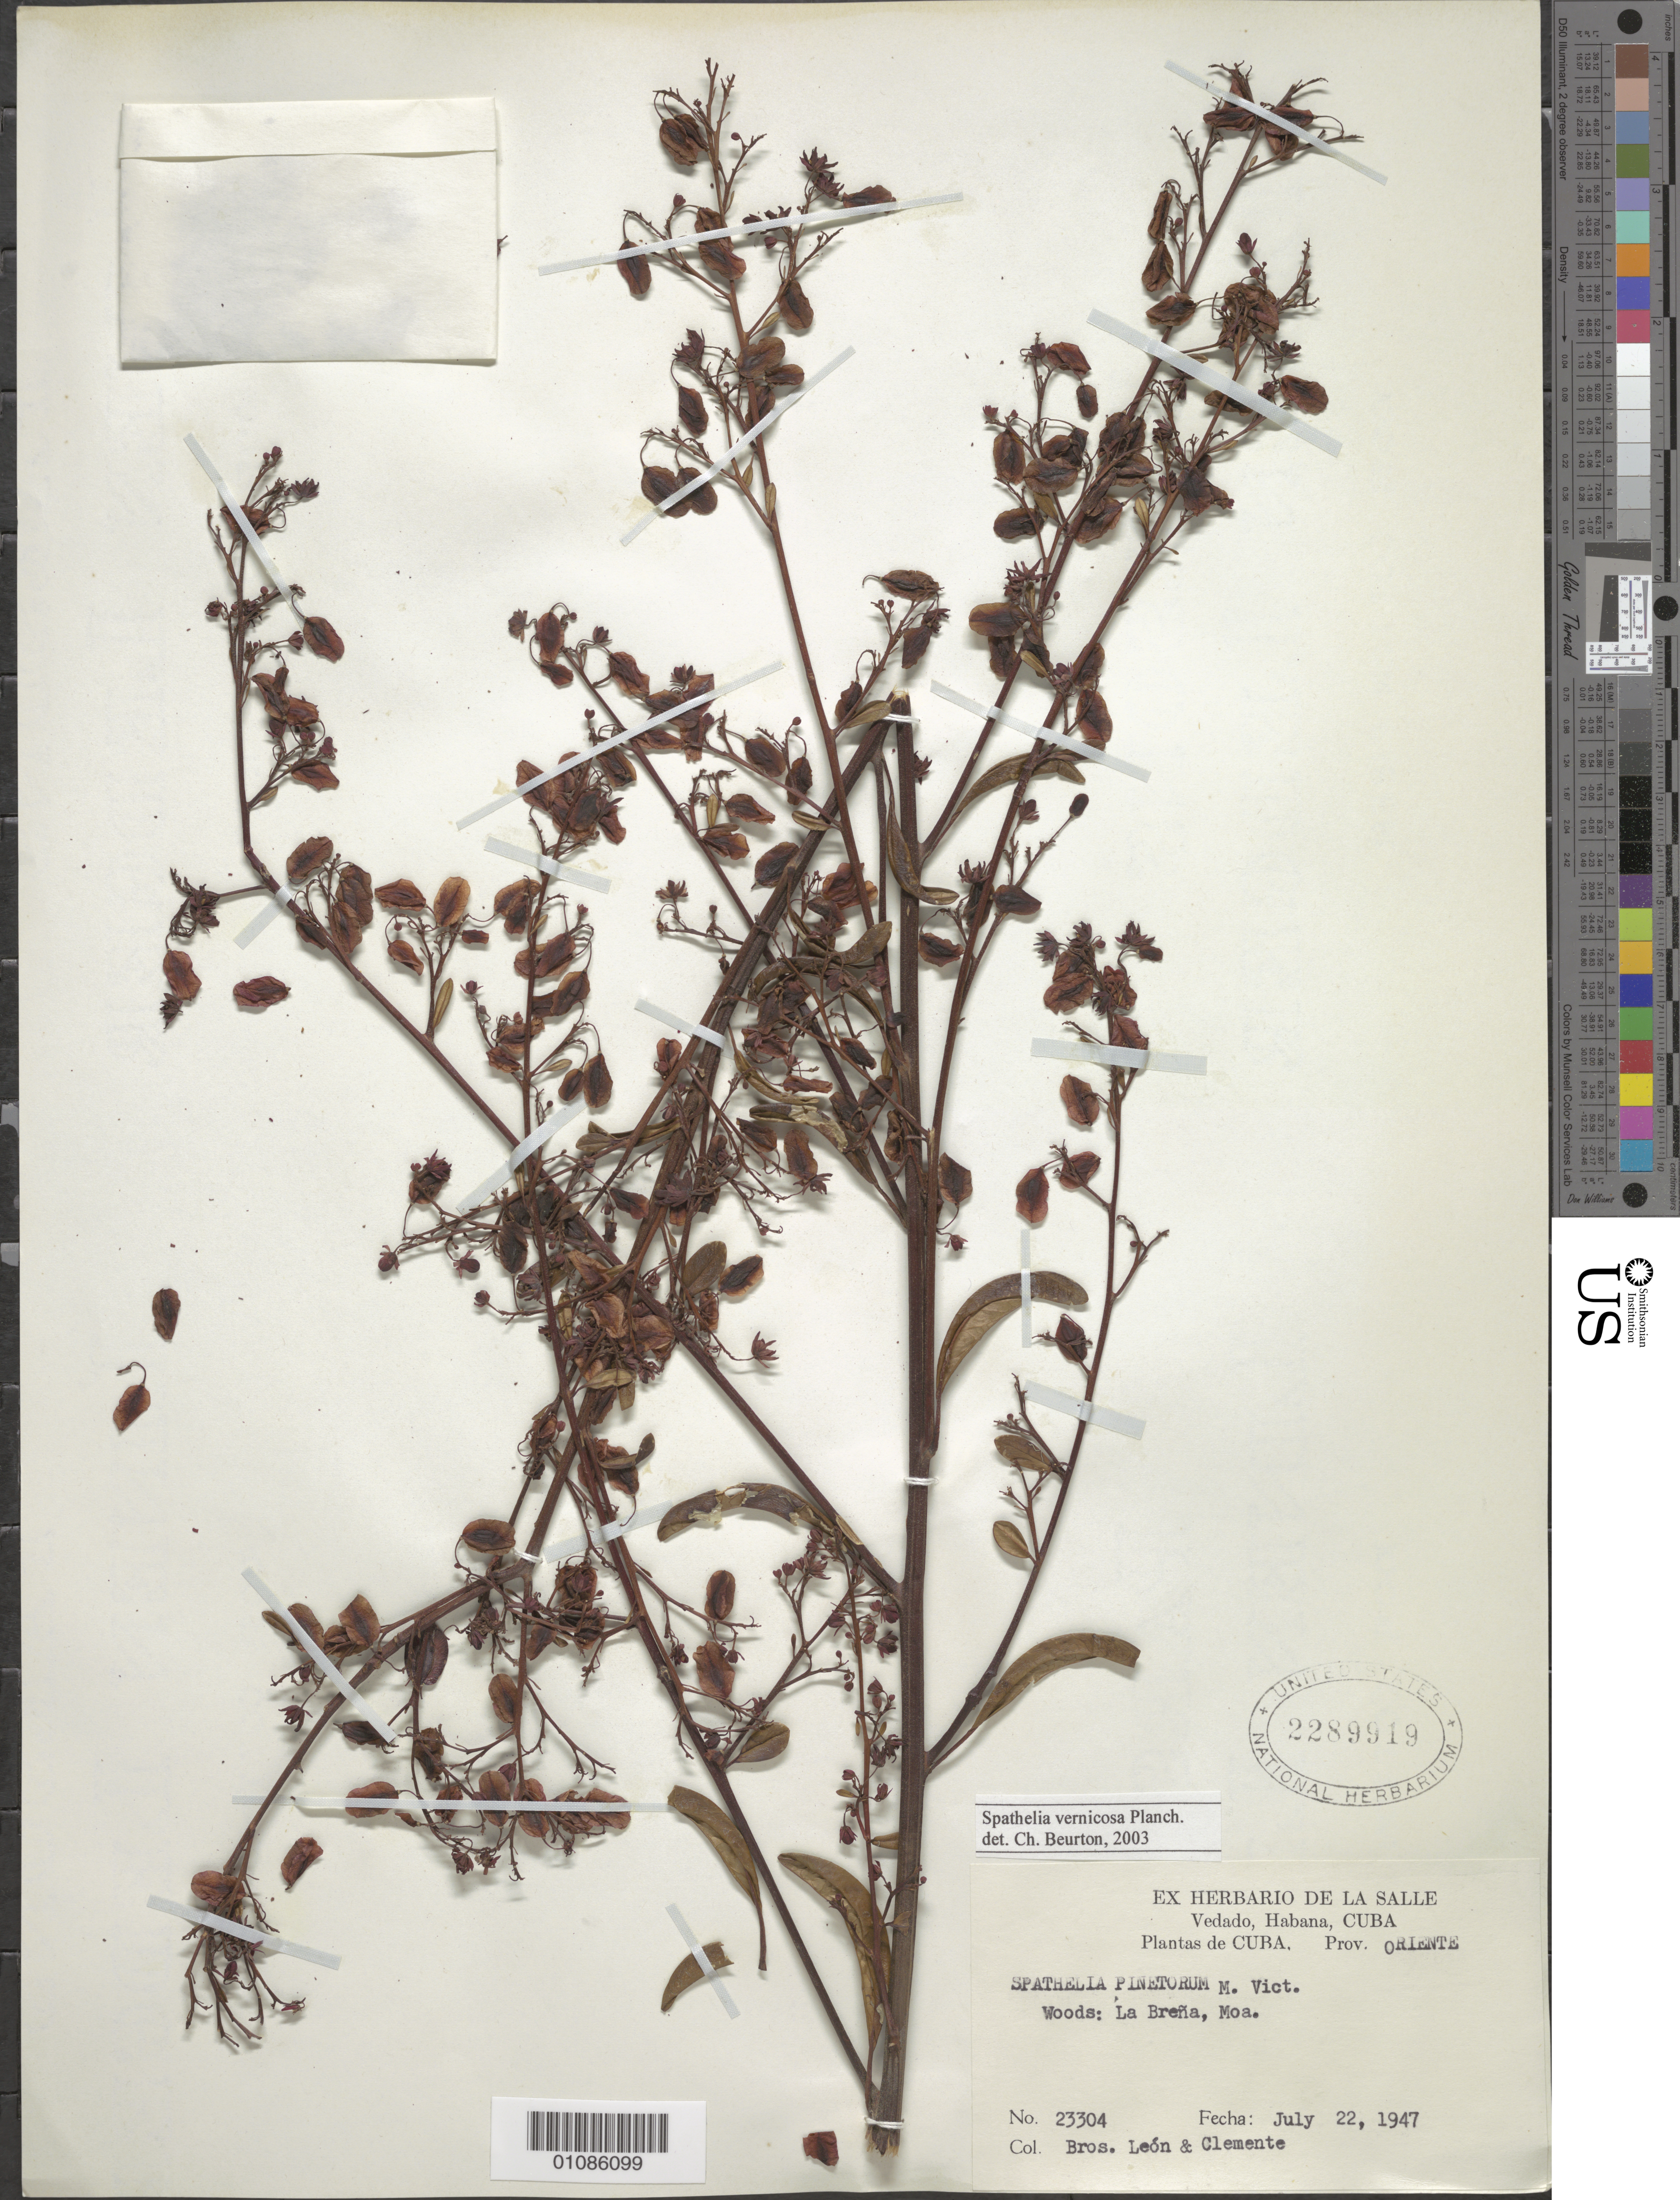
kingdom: Plantae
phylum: Tracheophyta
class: Magnoliopsida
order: Sapindales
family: Rutaceae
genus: Spathelia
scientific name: Spathelia pinetorum subsp. megaphylla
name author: (Vict.) Borhidi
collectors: Bro. León & Bro. Clemente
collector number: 23304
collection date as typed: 22 Jul 1947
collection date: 1947-07-22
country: Cuba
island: Cuba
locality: Oriente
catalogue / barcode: US 2289919